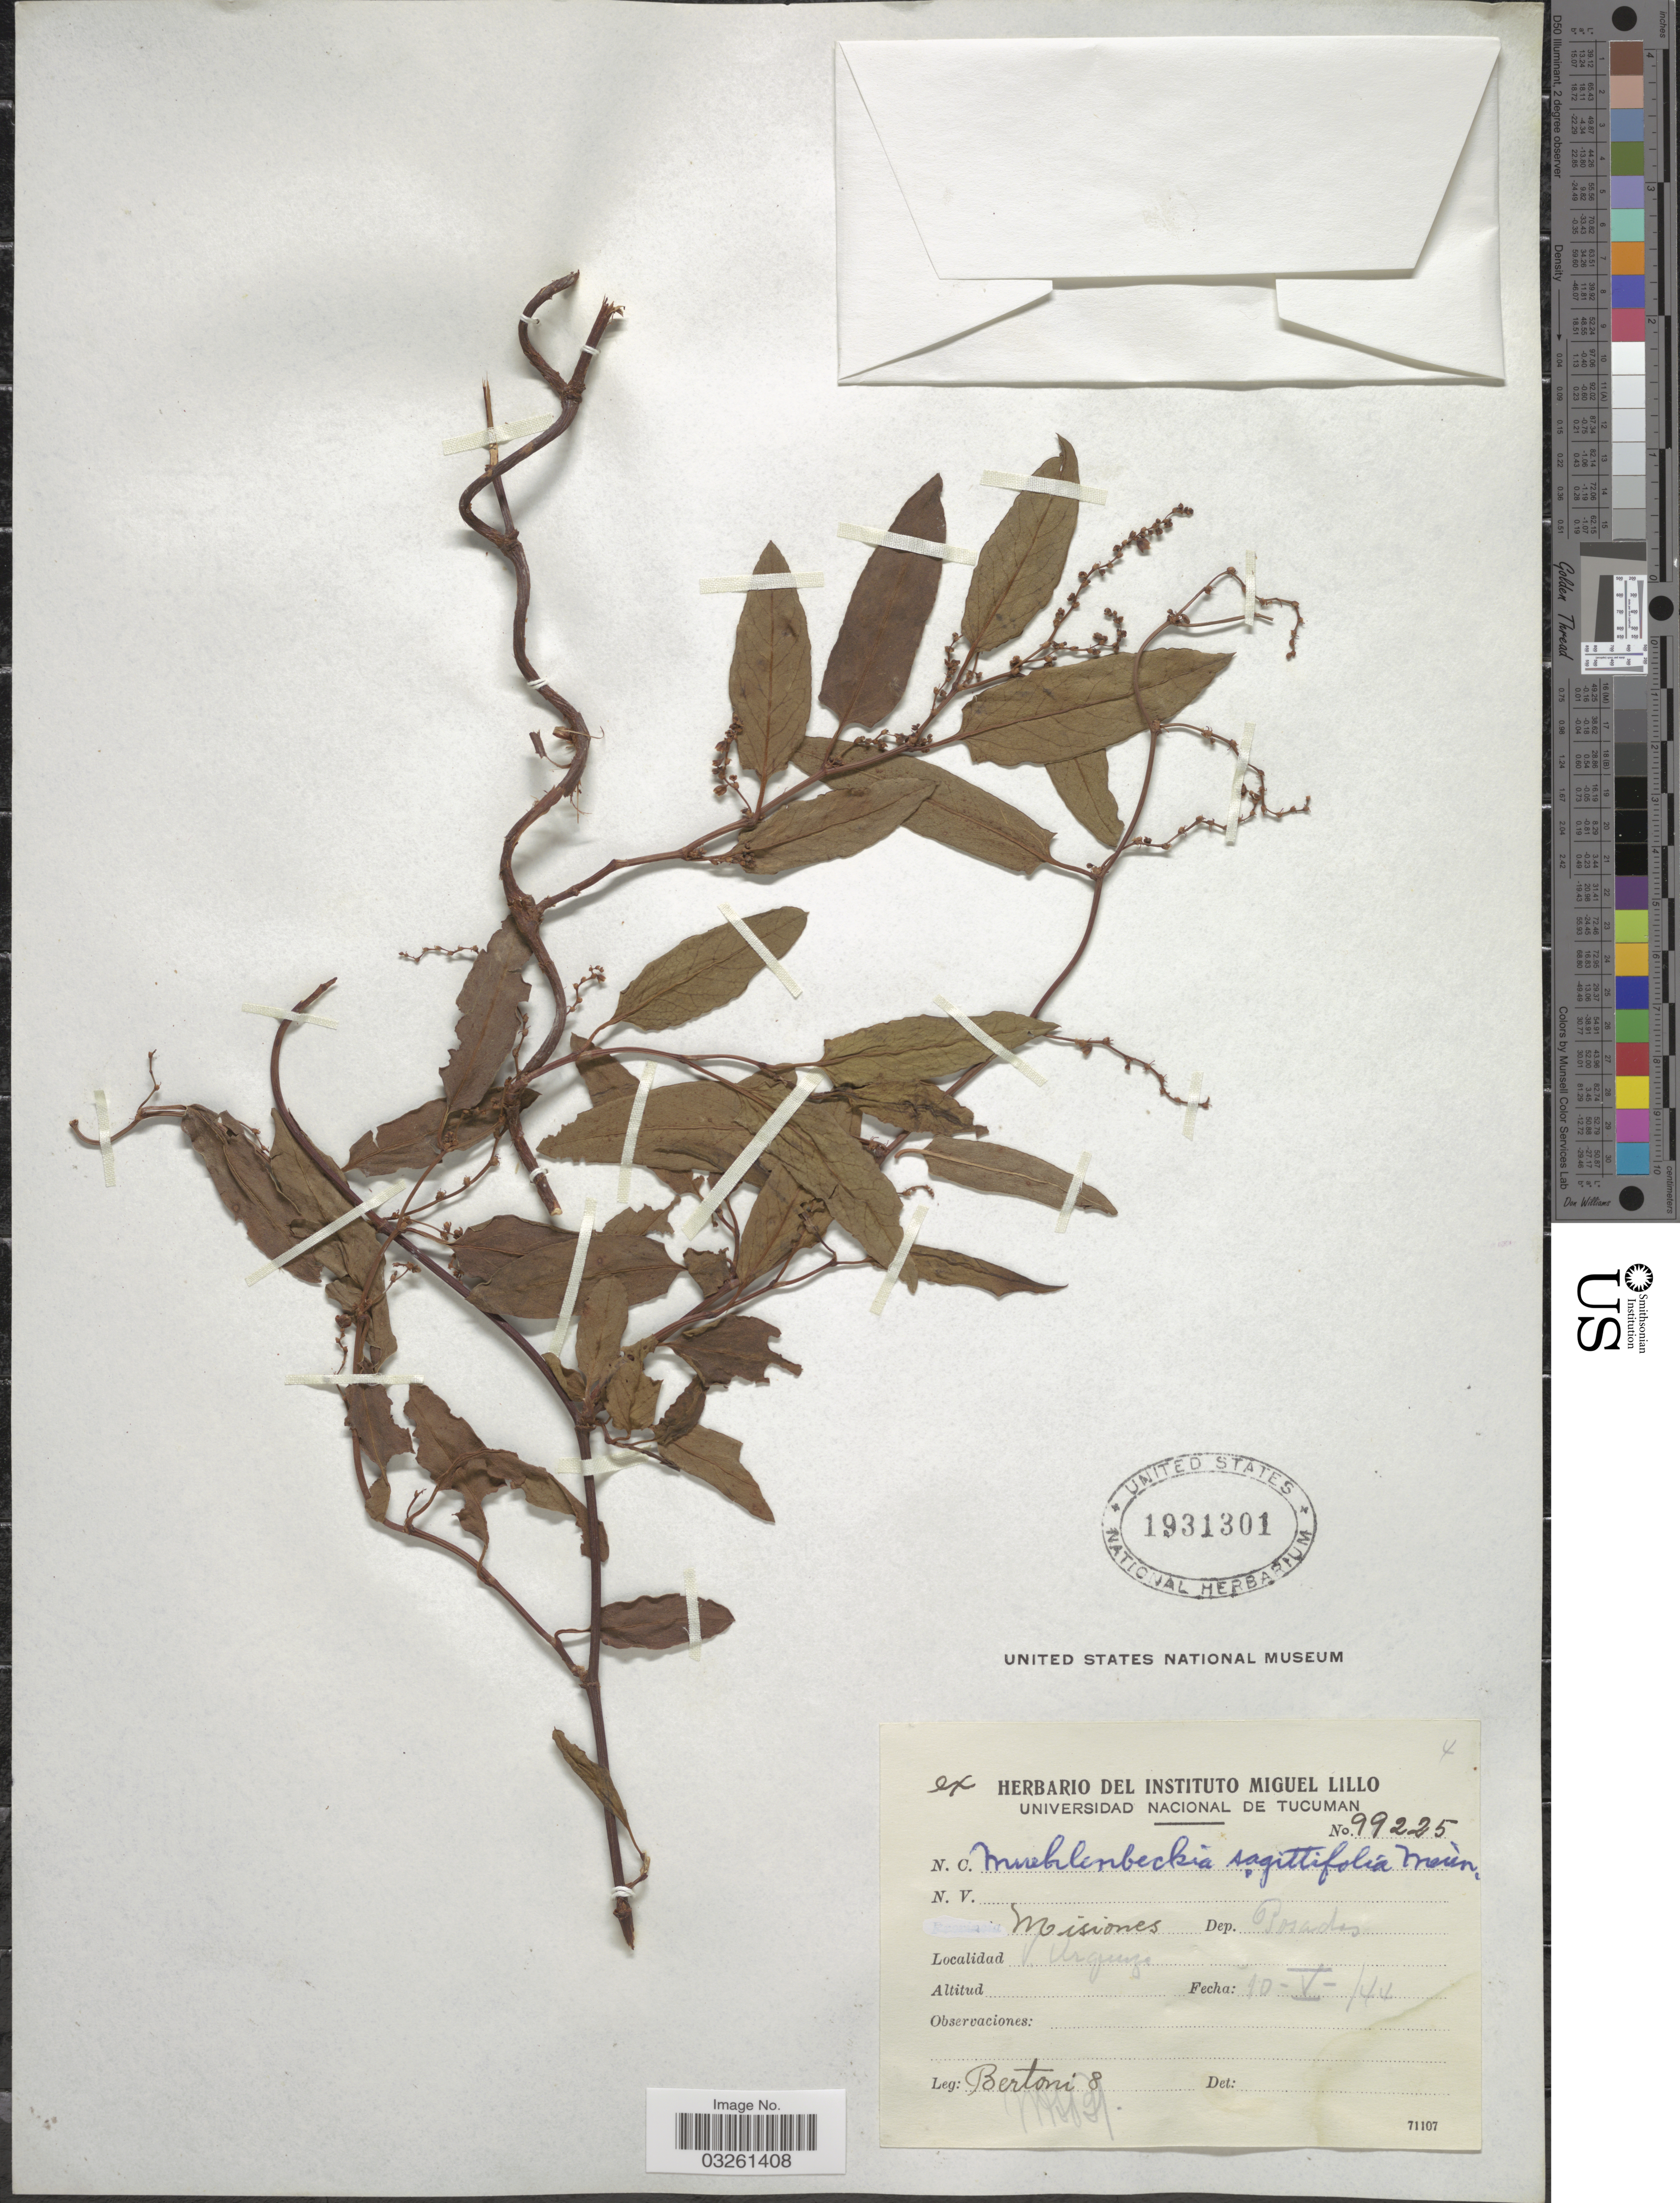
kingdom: Plantae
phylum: Tracheophyta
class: Magnoliopsida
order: Caryophyllales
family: Polygonaceae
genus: Muehlenbeckia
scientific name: Muehlenbeckia sagittifolia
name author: (Ortega) Meisn.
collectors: -- Bertoni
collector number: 8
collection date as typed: Transcribed d/m/y: 10/5/44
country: Argentina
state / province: Misiones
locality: Dep. Posadas. V. Urquiza.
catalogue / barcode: US 1931301